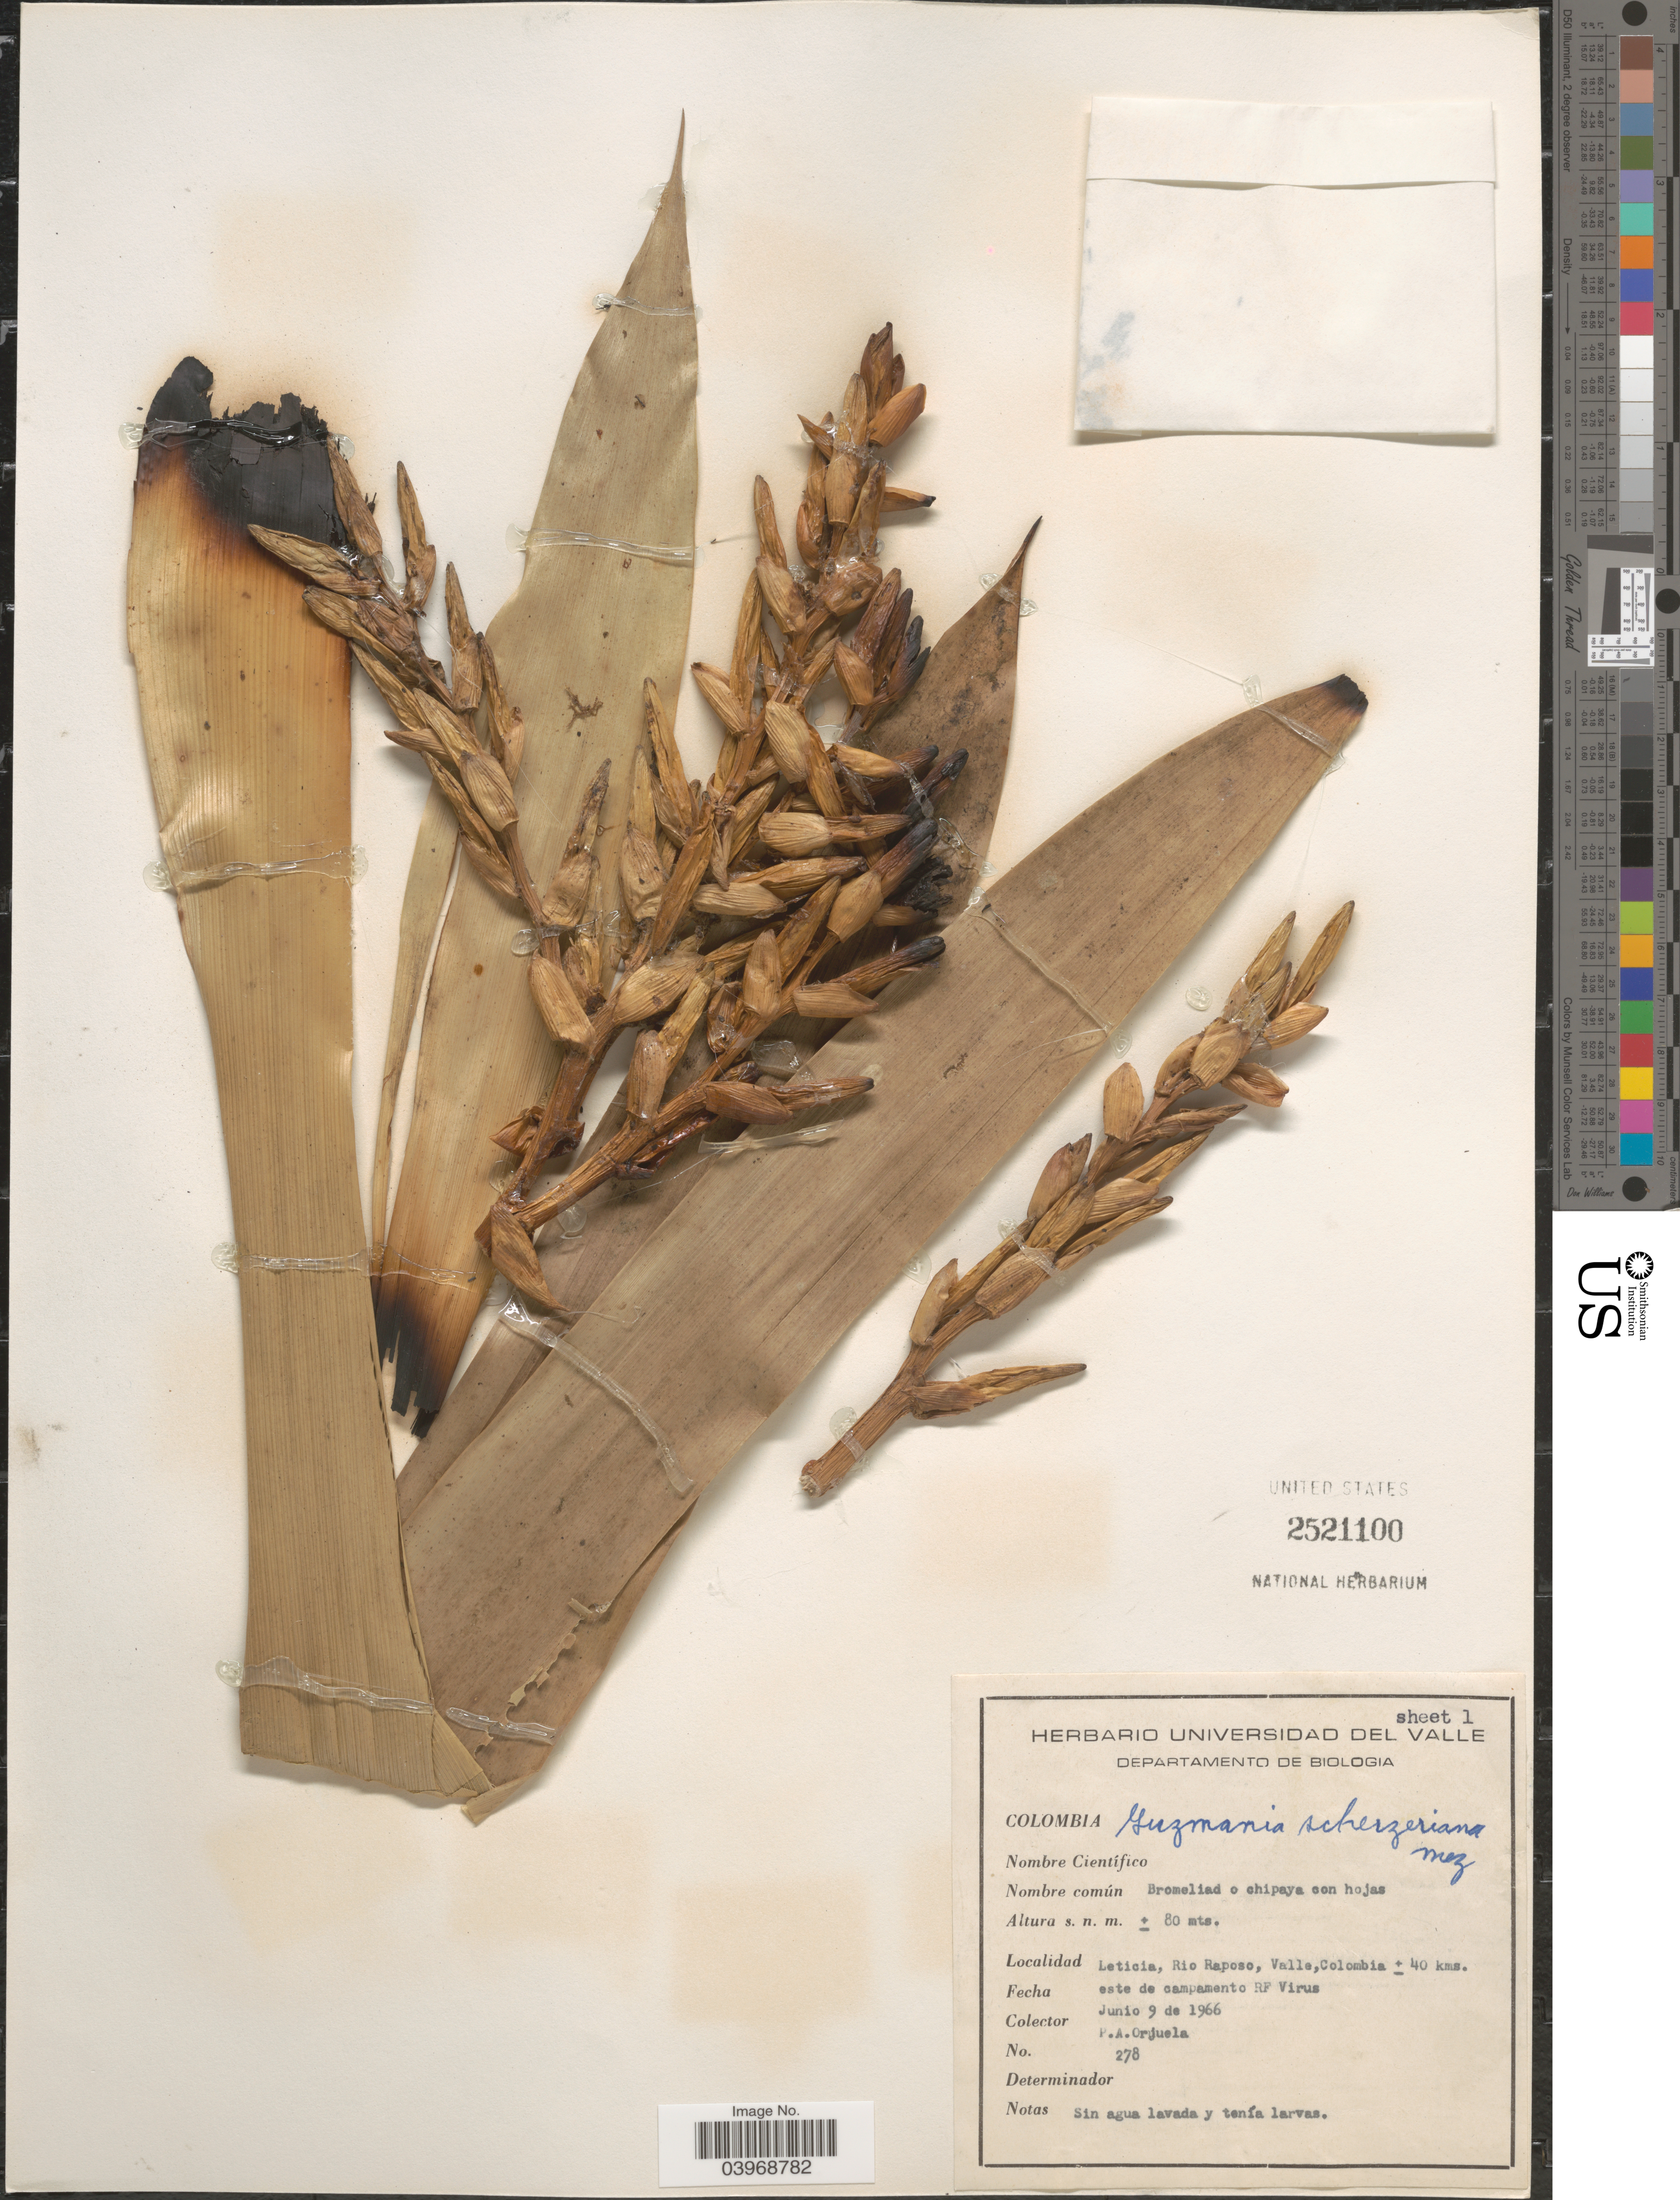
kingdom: Plantae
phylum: Tracheophyta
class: Liliopsida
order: Poales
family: Bromeliaceae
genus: Guzmania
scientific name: Guzmania scherzeriana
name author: Mez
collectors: P. A. Orjuela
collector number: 278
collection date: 1966-06-09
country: Colombia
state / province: Valle del Cauca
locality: Leticia, Rio Raposo, Valle, ± 40 kms. este de campamento RF Virus.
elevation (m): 80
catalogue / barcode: US 2521100